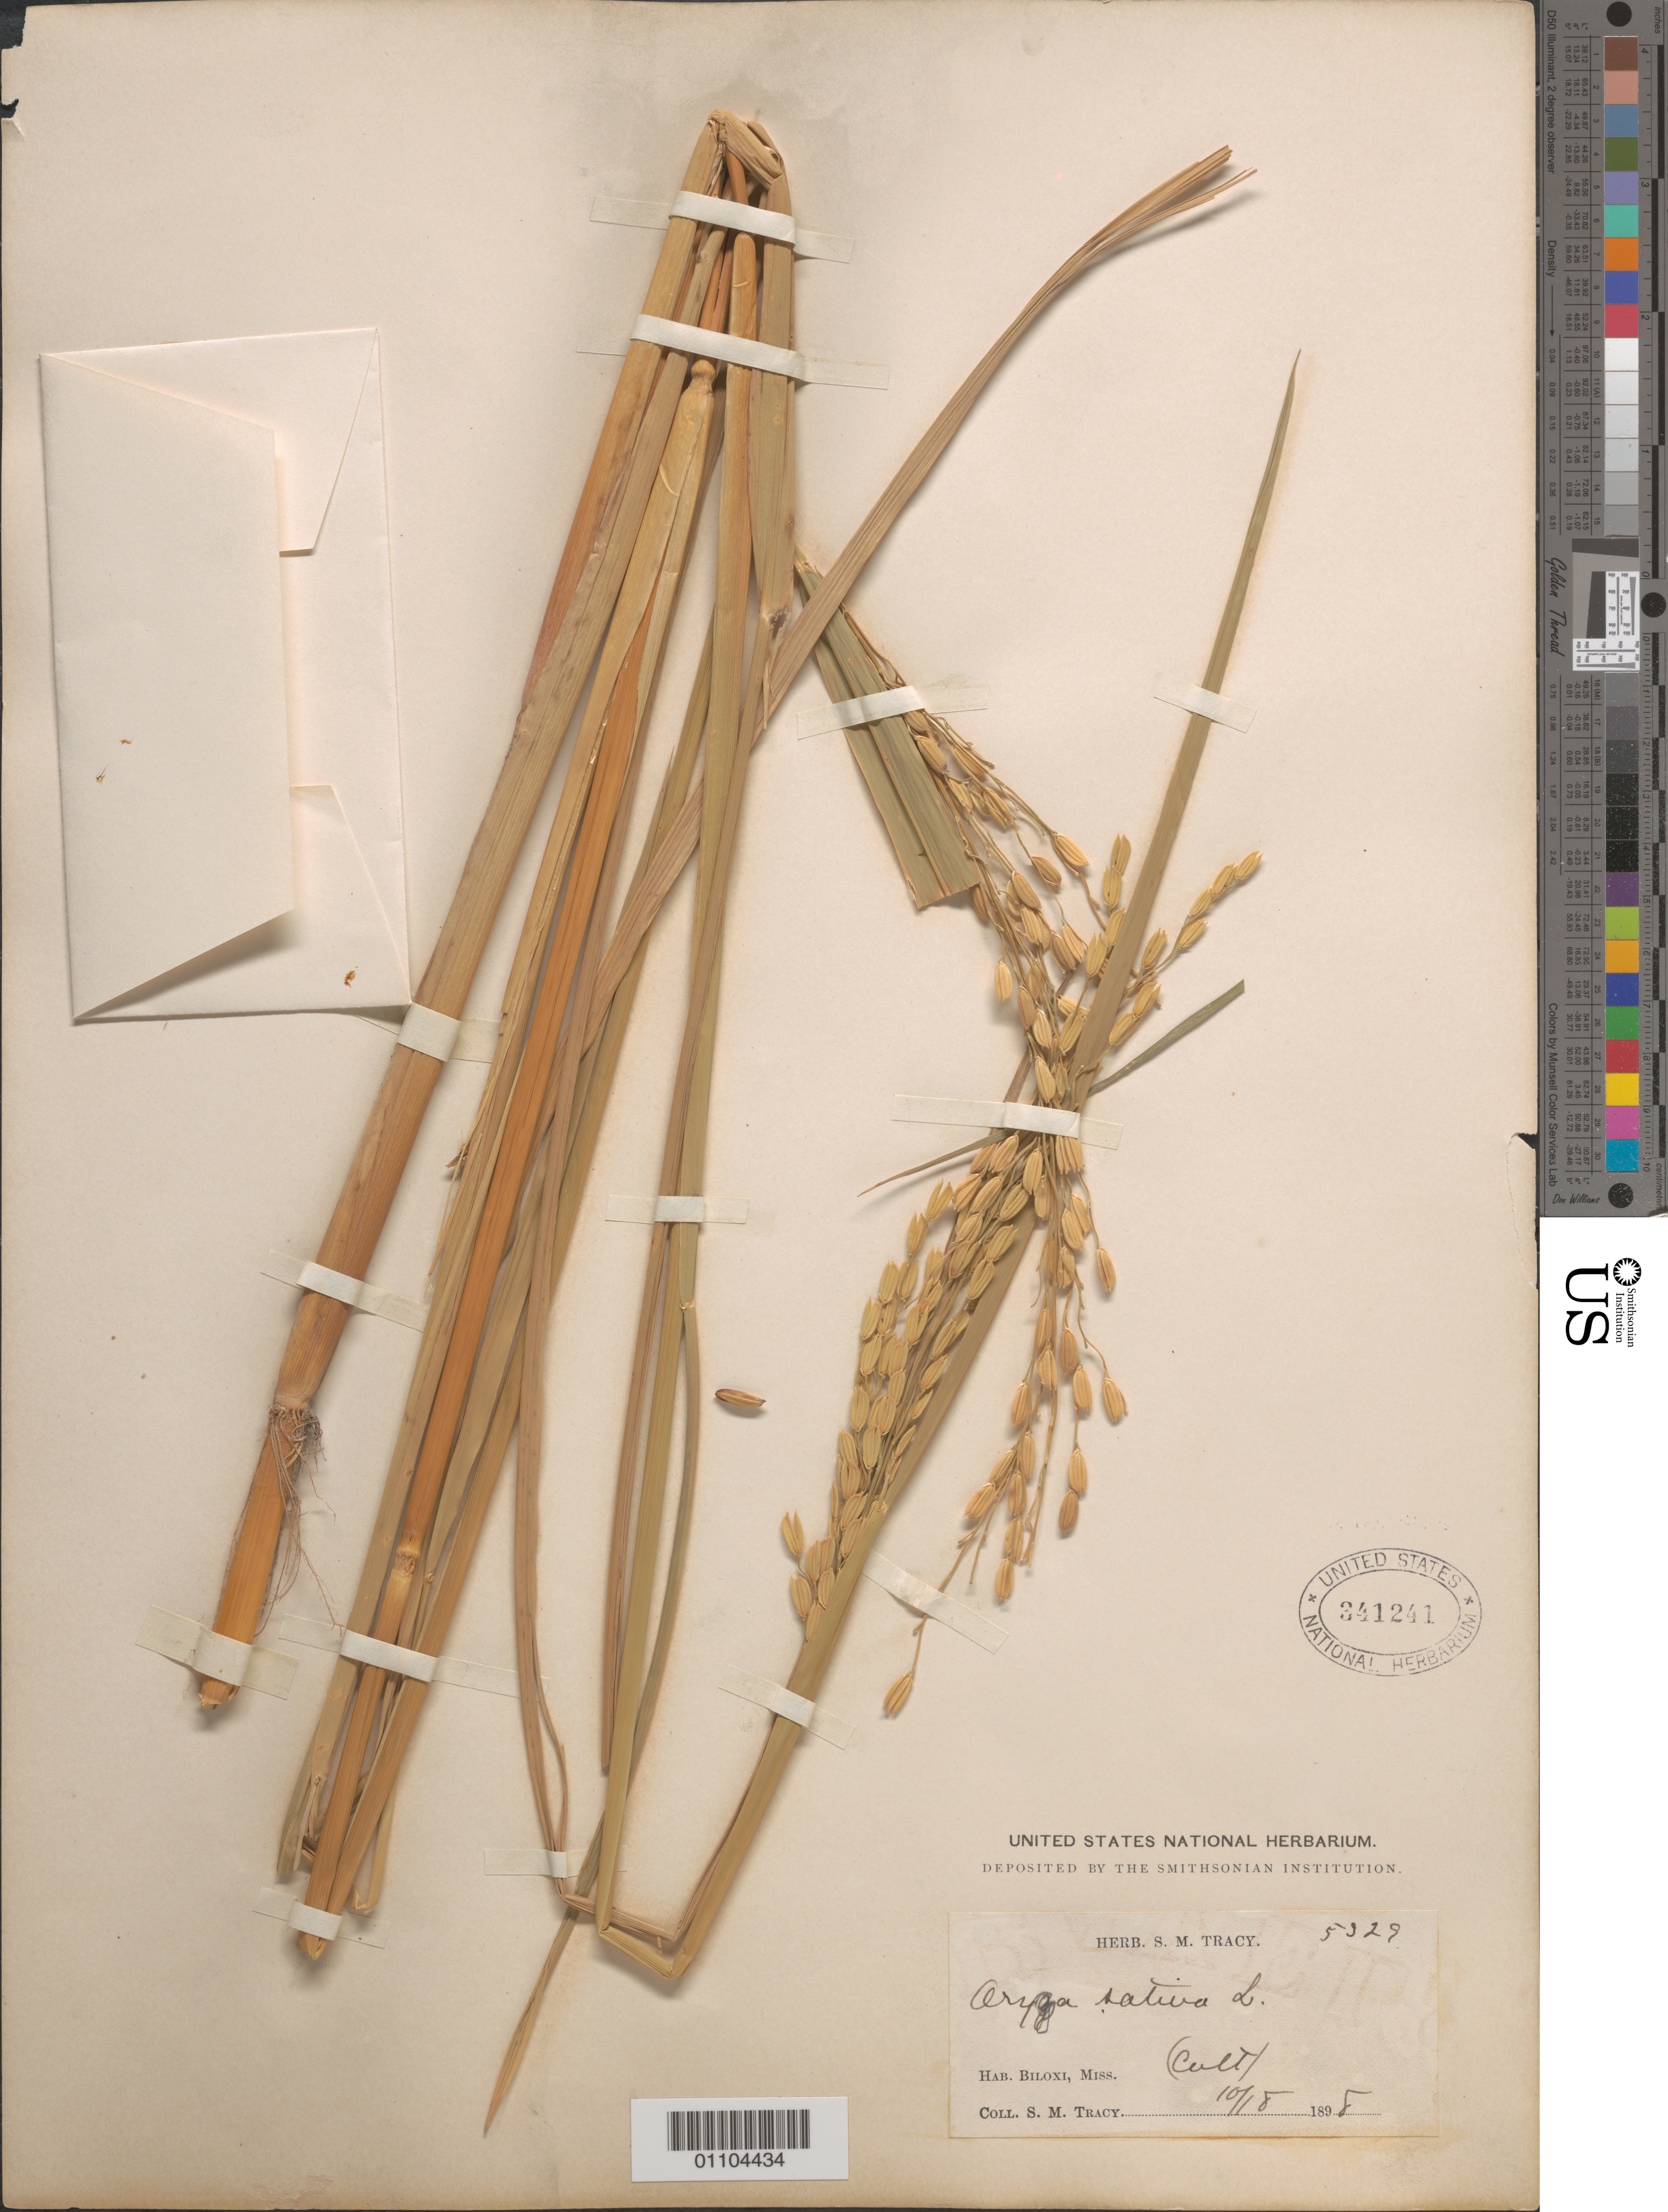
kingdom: Plantae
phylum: Tracheophyta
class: Liliopsida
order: Poales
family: Poaceae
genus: Oryza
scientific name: Oryza sativa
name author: L.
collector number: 5329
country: United States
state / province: Mississippi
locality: Biloxi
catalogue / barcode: US 341241